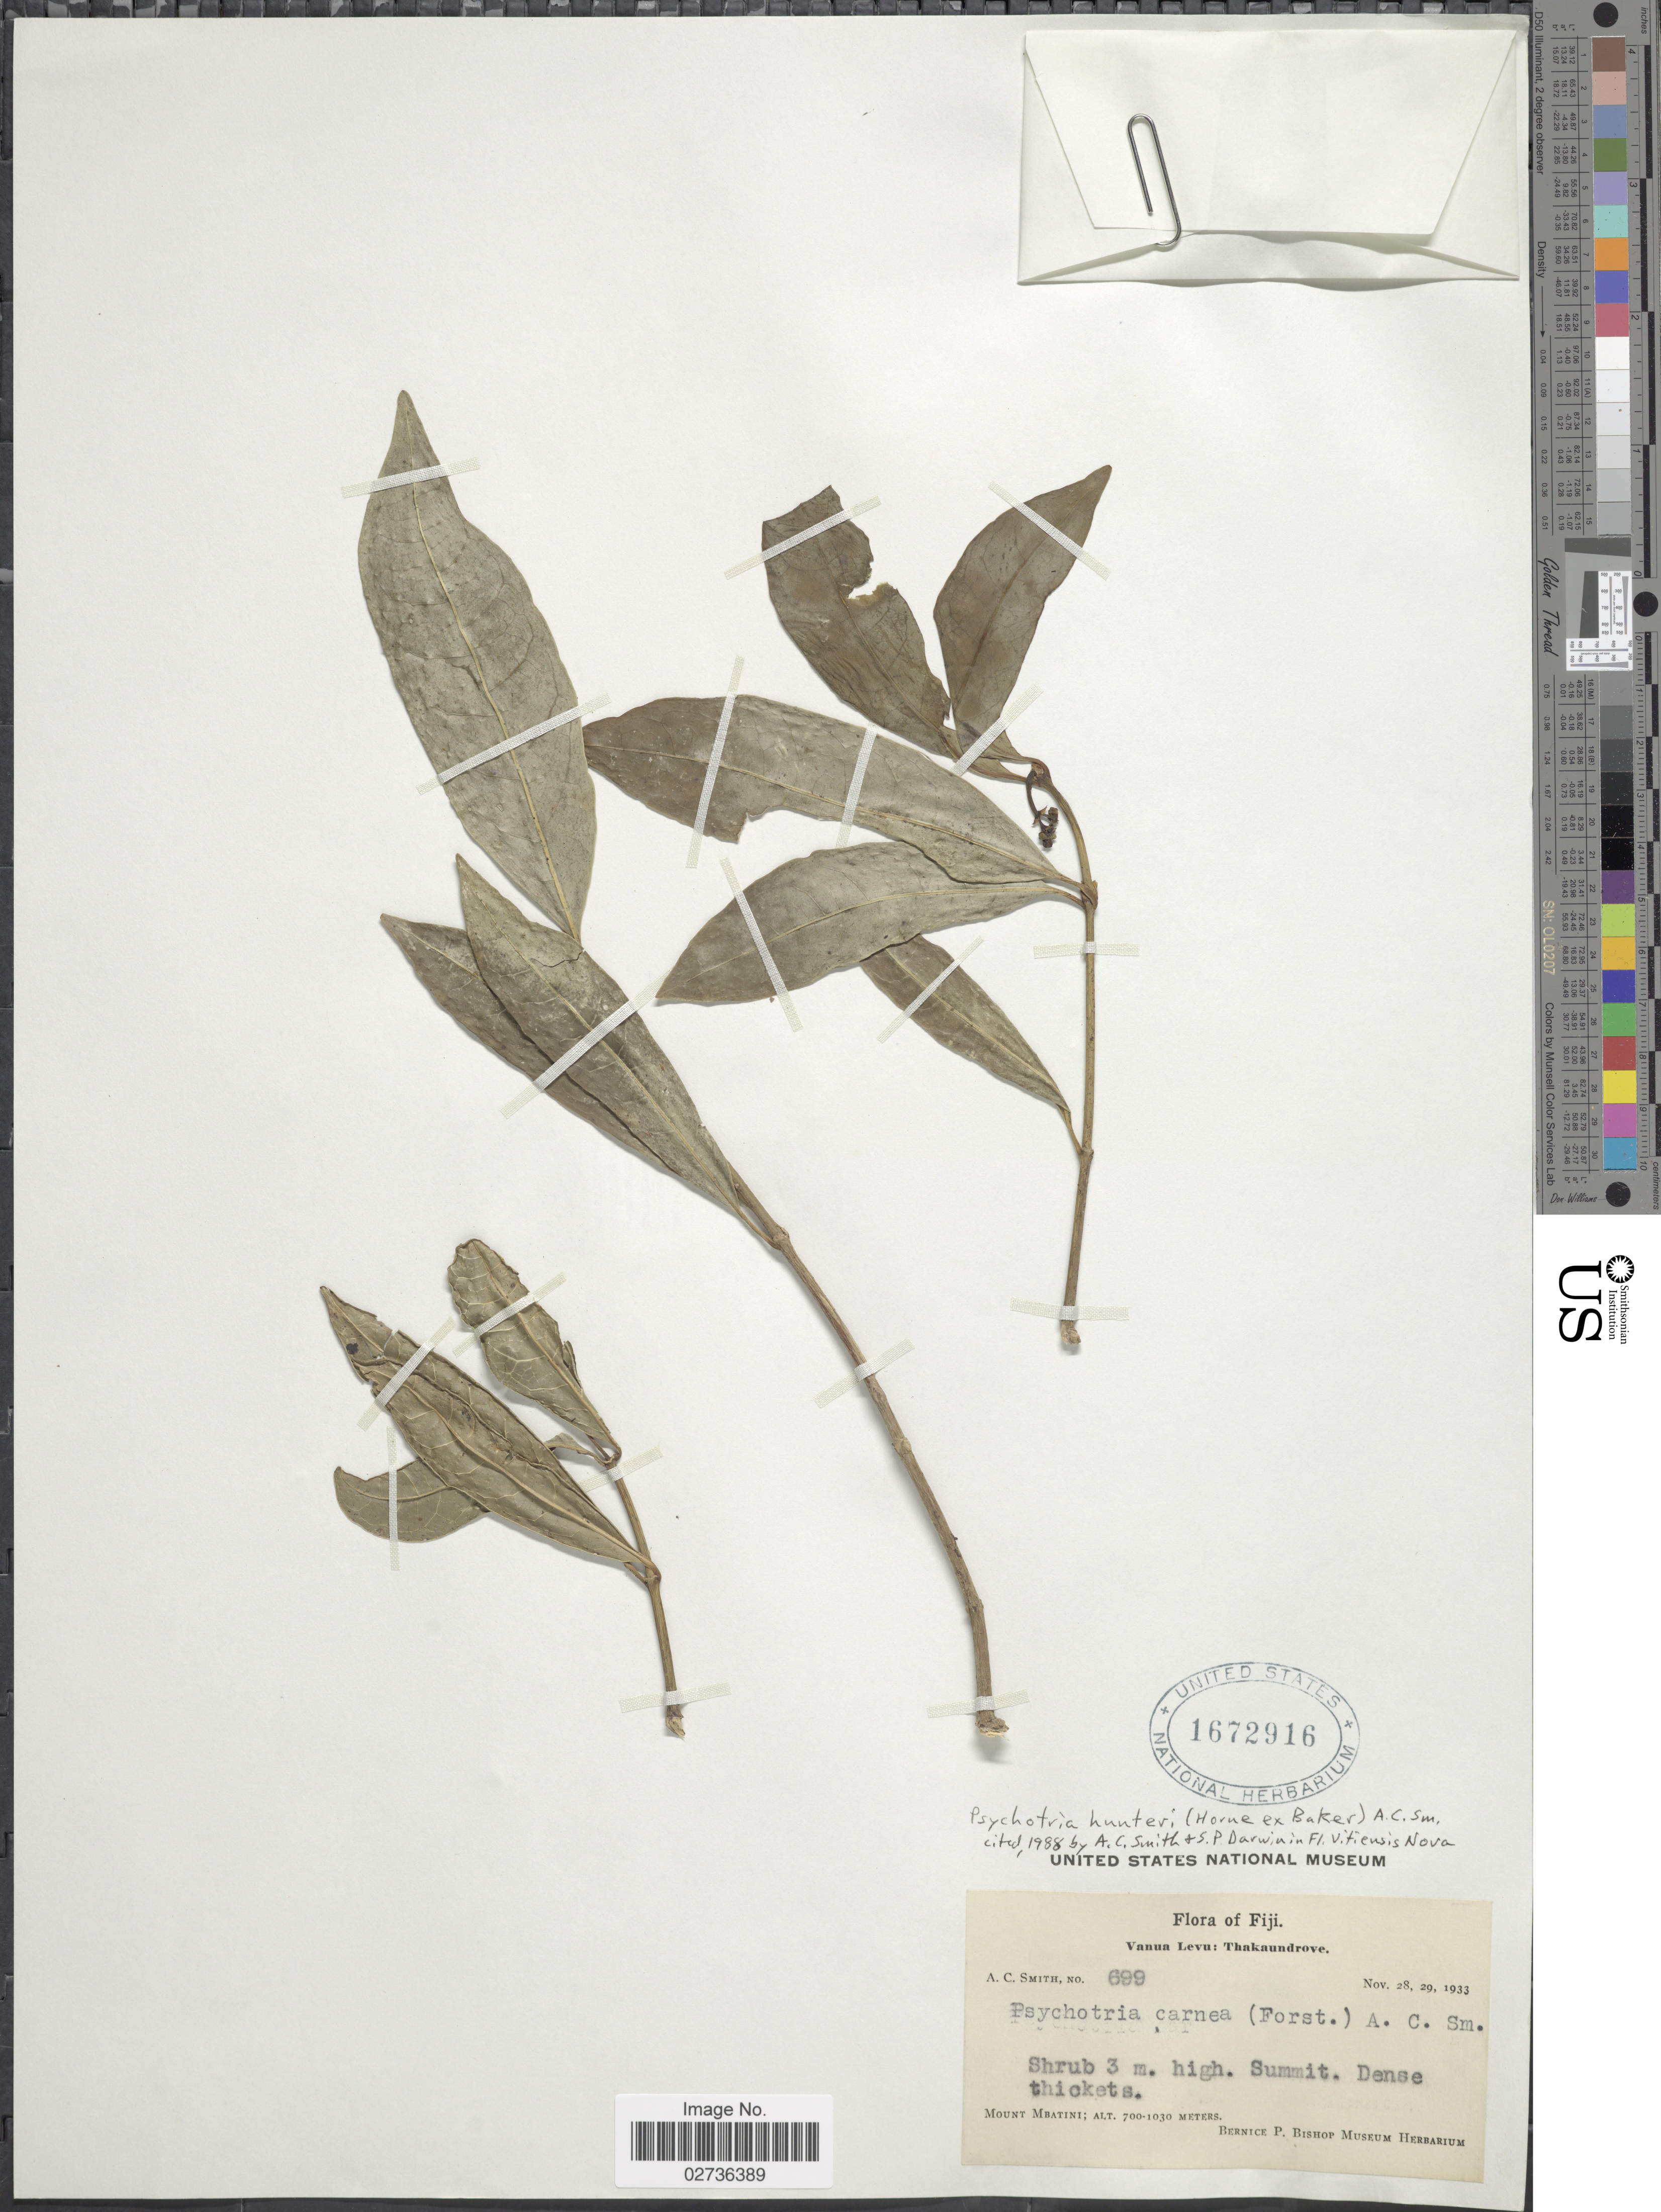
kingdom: Plantae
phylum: Tracheophyta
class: Magnoliopsida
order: Gentianales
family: Rubiaceae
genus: Psychotria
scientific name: Psychotria hunteri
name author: (Horne ex Baker) A.C. Sm.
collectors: A. C. Smith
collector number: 699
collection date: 1933-11-28/1933-11-29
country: Fiji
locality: Vanua Levu: Thakaundrove, Mount Mbatini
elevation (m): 700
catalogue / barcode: US 1672916